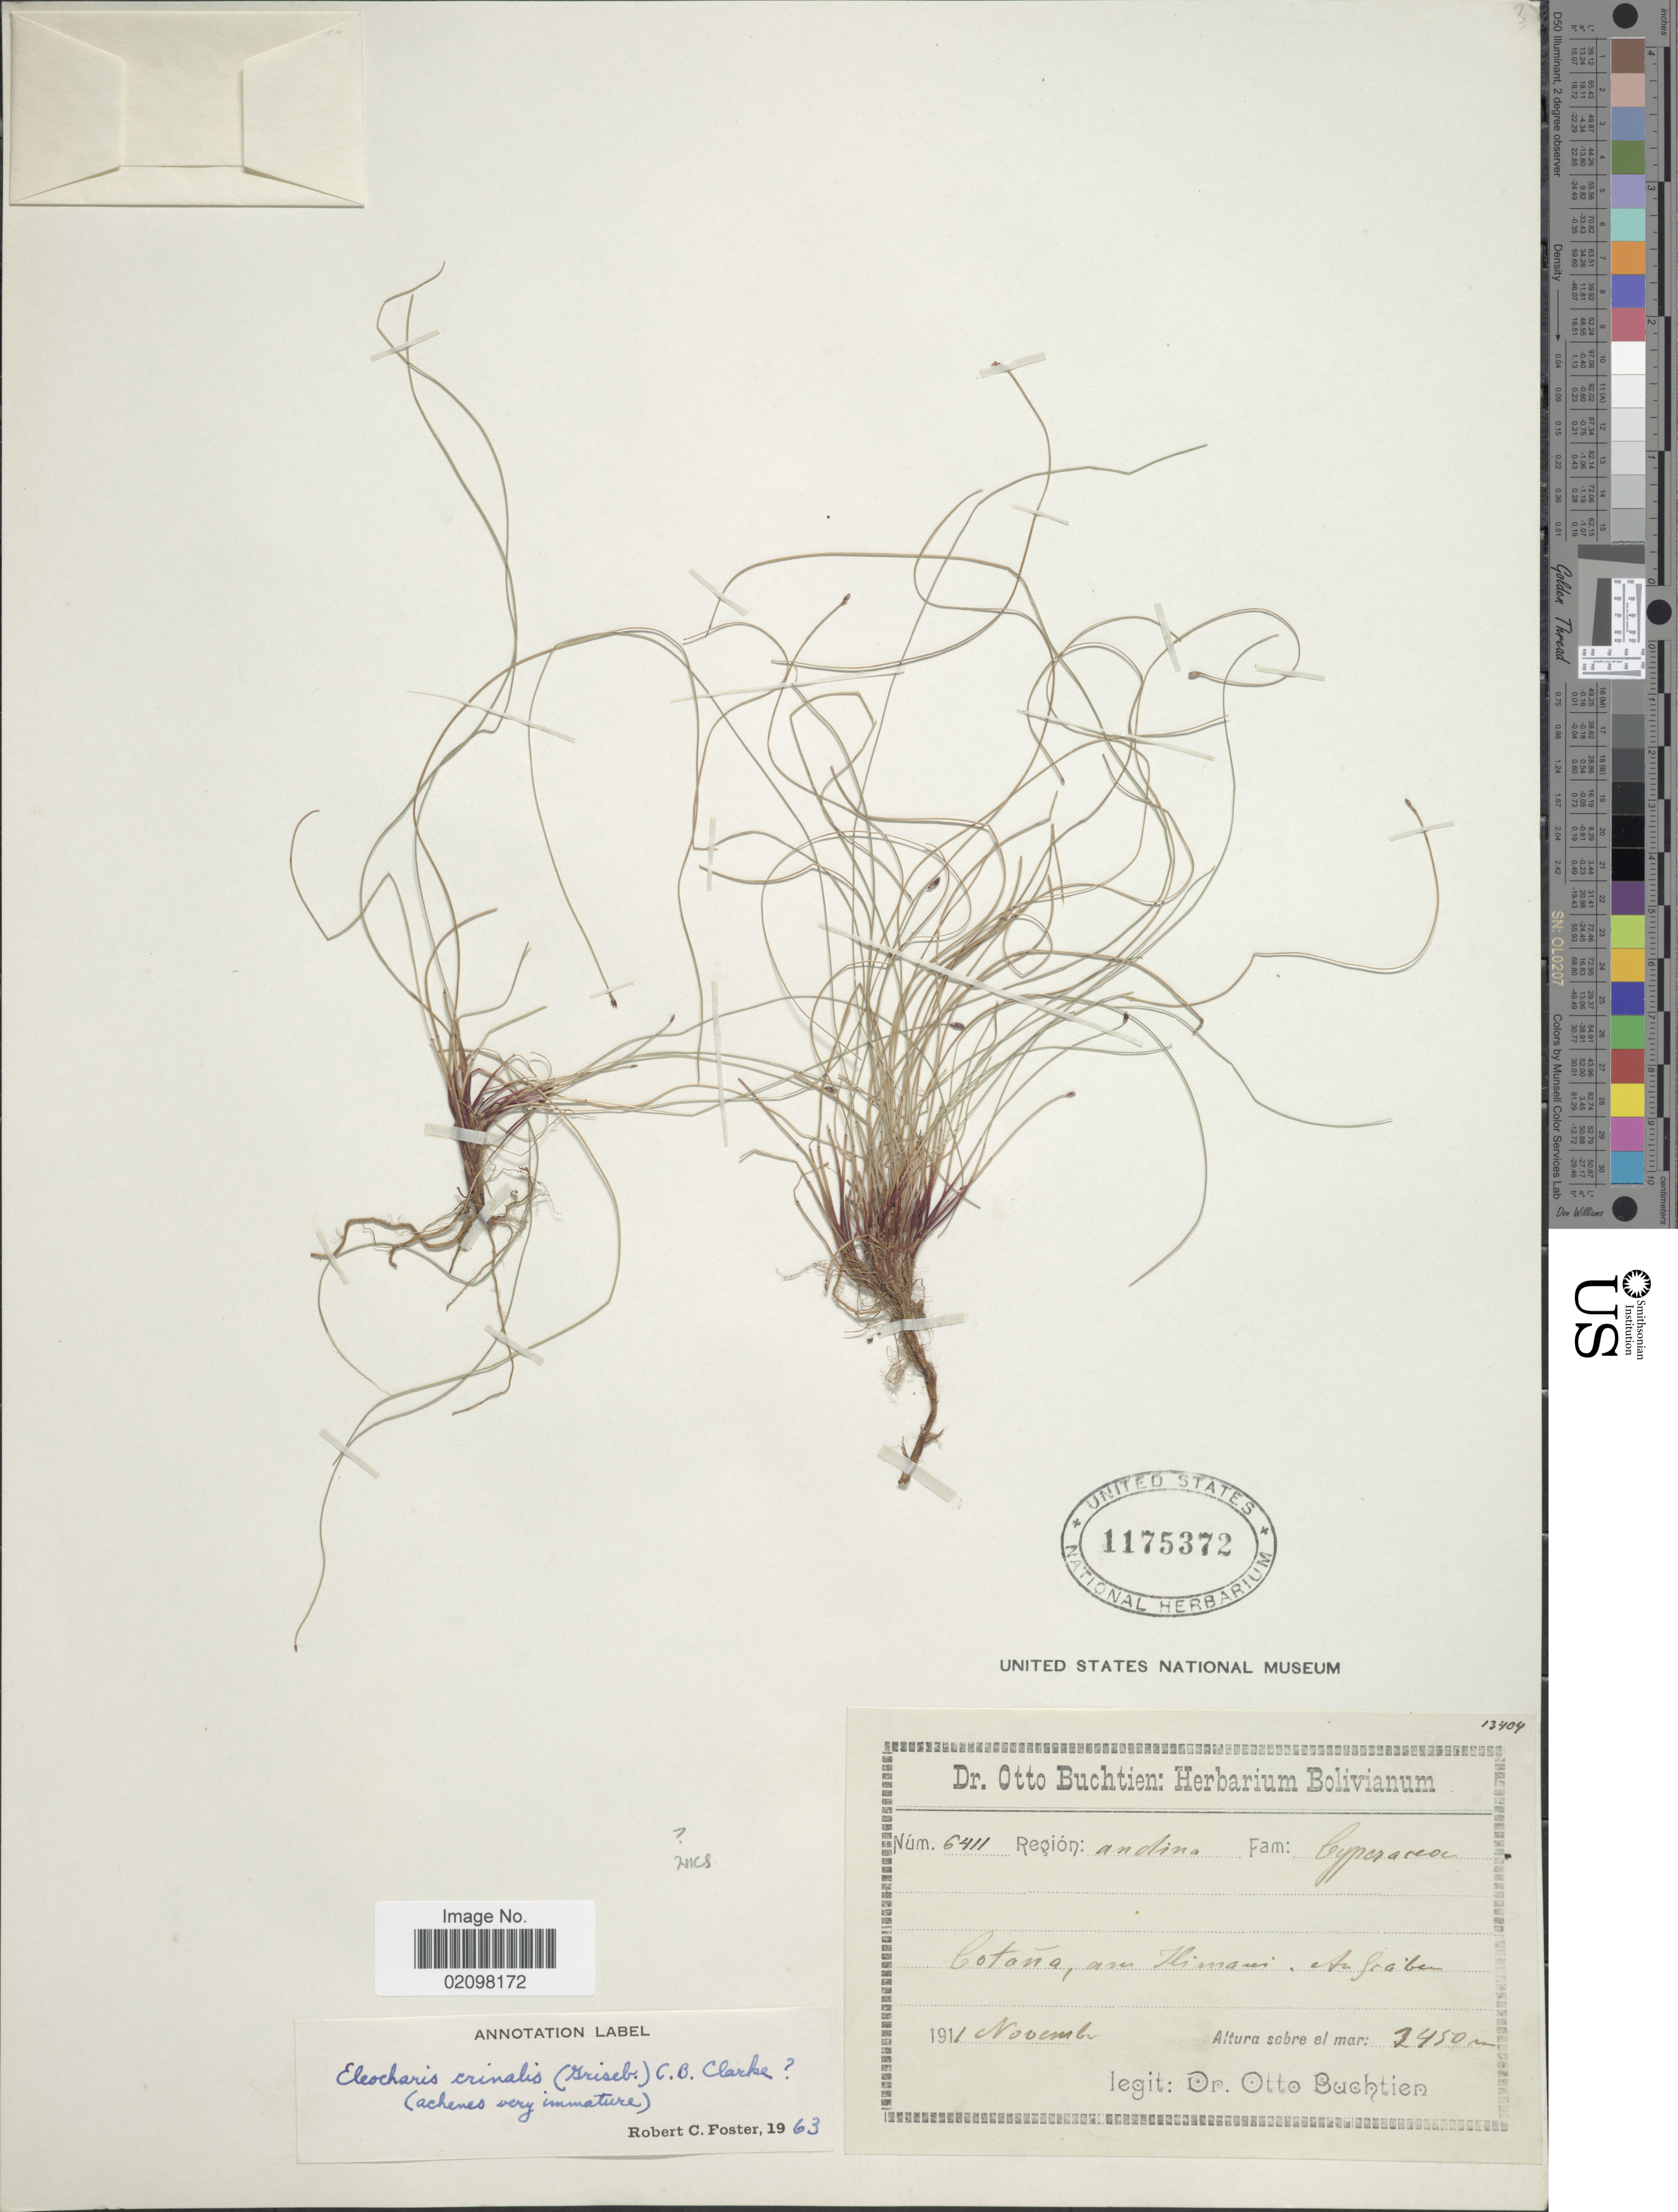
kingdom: Plantae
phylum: Tracheophyta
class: Liliopsida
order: Poales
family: Cyperaceae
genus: Eleocharis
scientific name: Eleocharis crinalis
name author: (Griseb.) C.B. Clarke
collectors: O. Buchtien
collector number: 6411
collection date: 1911-11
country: Bolivia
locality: Región: andina. Cotaña, am Illimani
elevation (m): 2450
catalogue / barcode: US 1175372